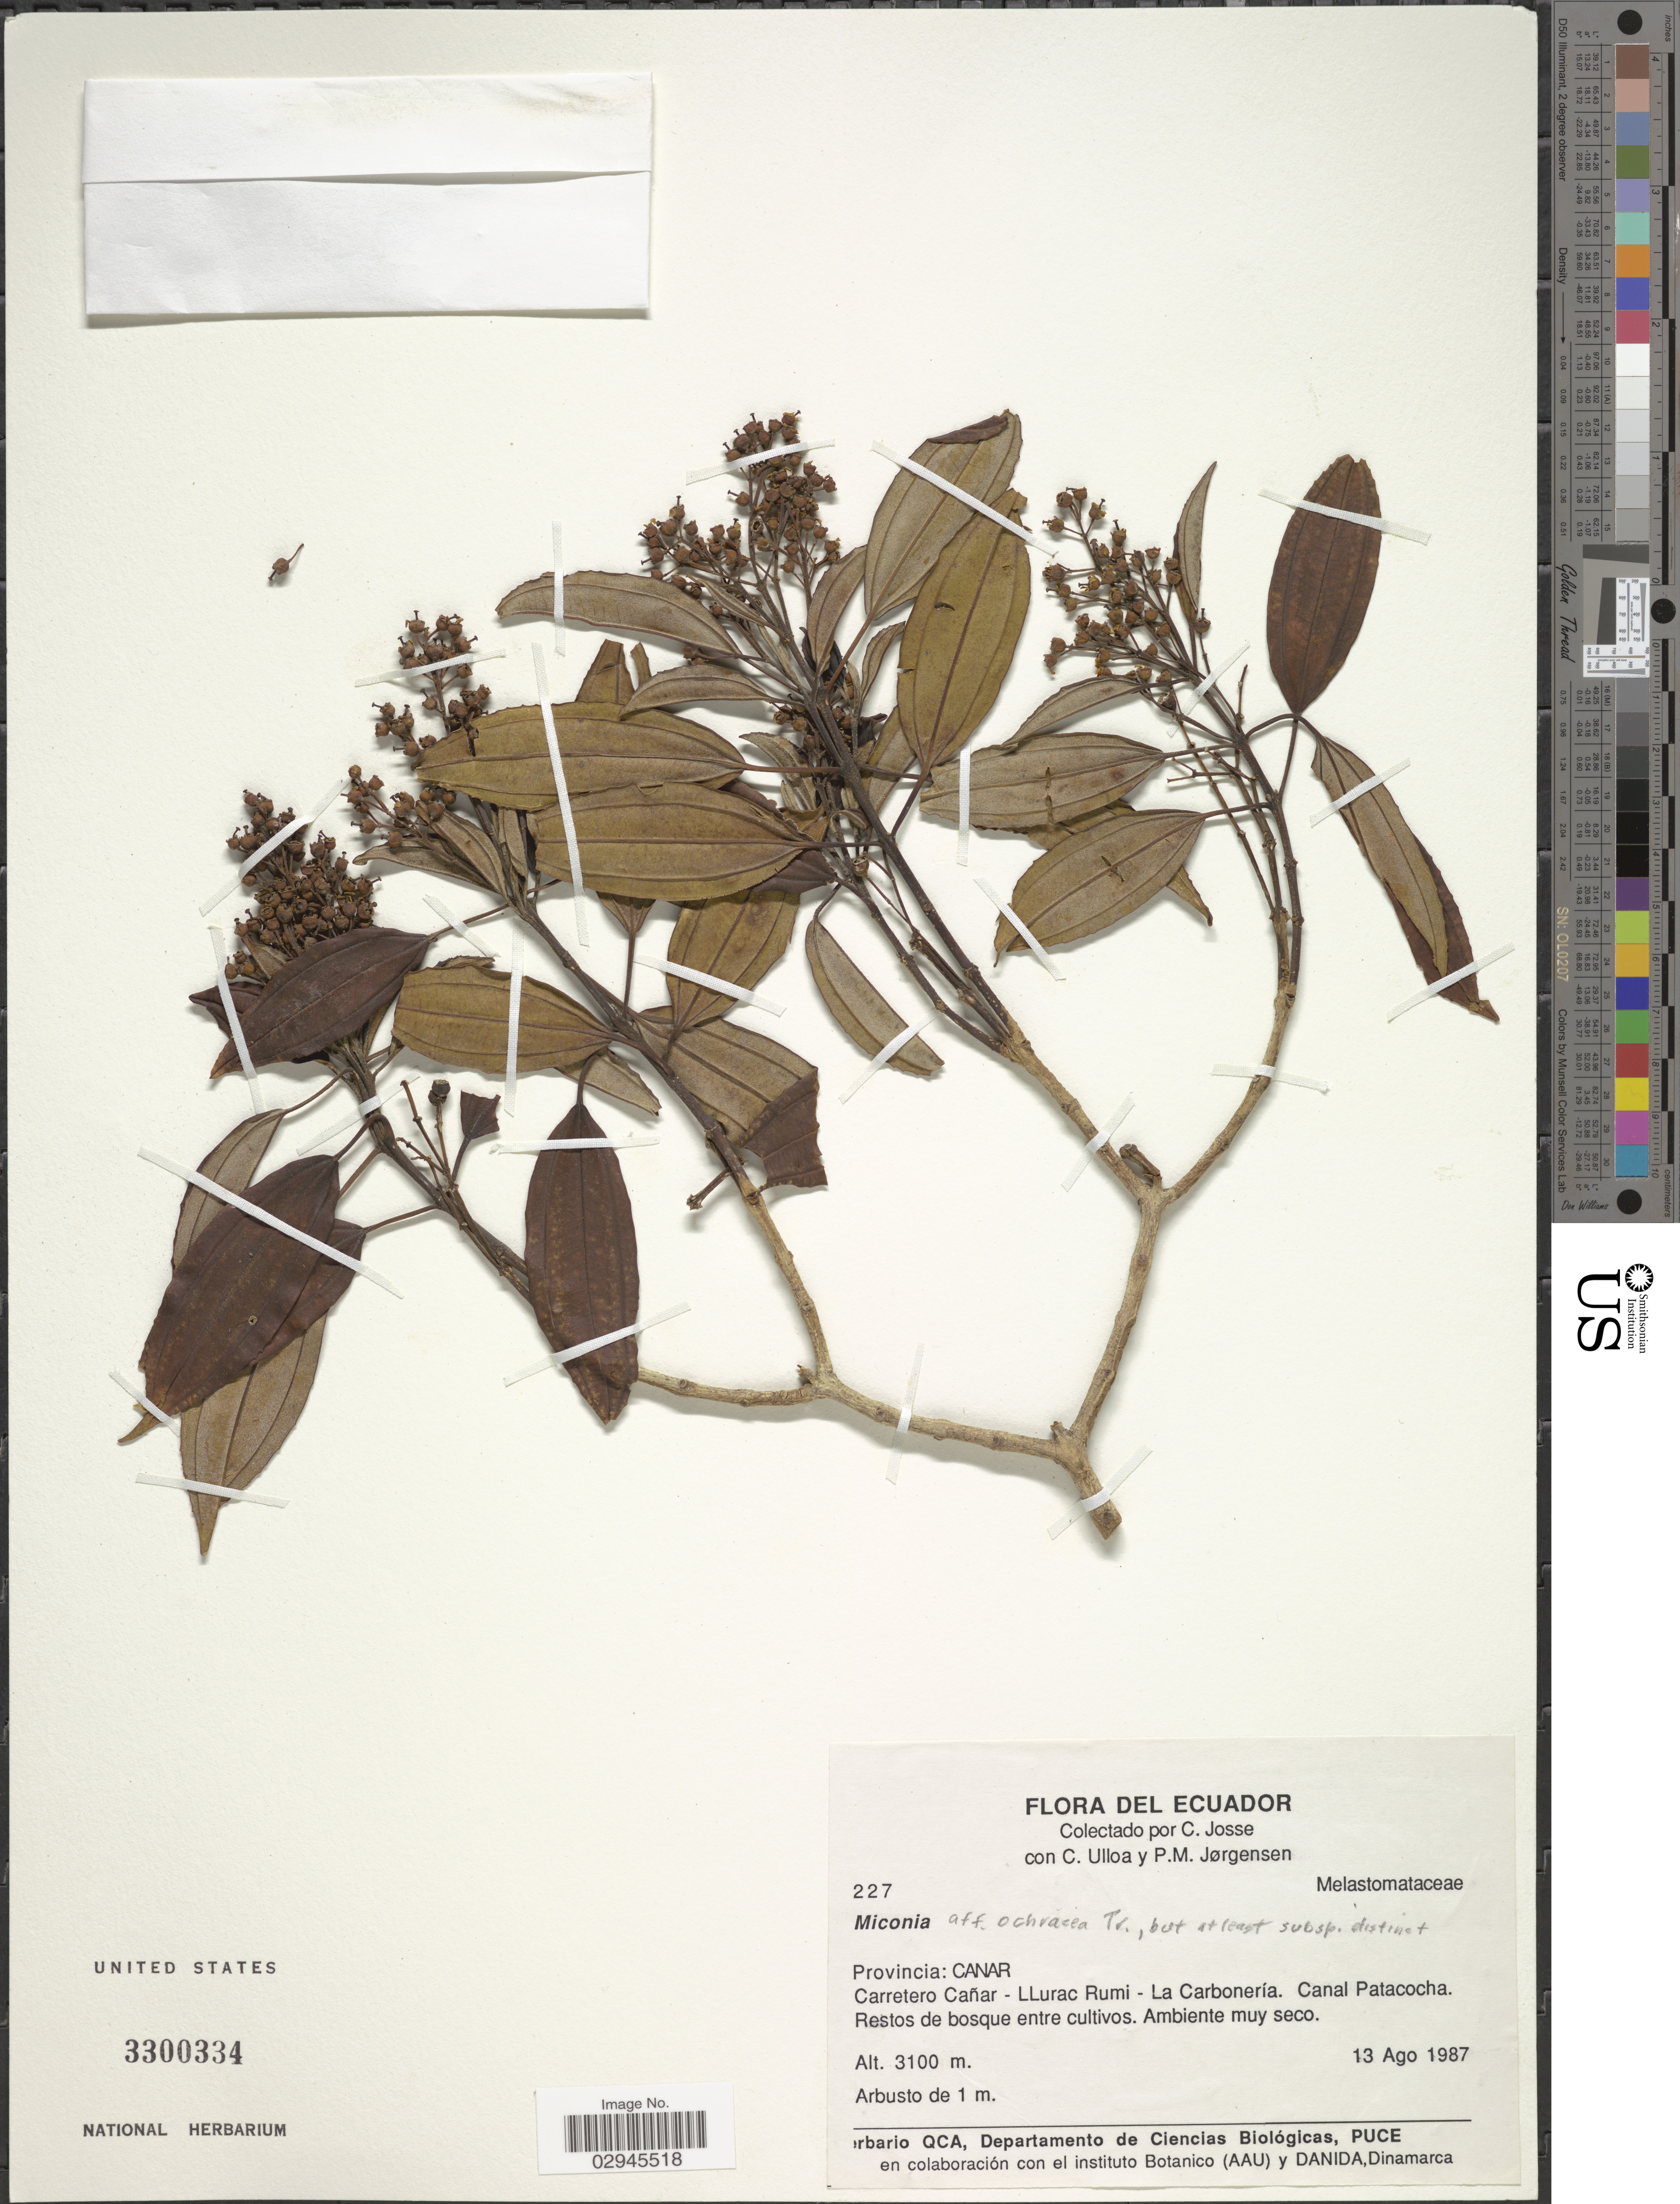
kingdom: Plantae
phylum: Tracheophyta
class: Magnoliopsida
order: Myrtales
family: Melastomataceae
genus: Miconia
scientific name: Miconia sp.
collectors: C. Josse, C. Ulloa & P. Jørgensen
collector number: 227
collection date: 1987-08-13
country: Ecuador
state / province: Cañar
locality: Carretero Cañar - Llurac Rumi - La Carbonería. Canal Patacocha.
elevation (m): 3100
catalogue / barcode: US 3300334